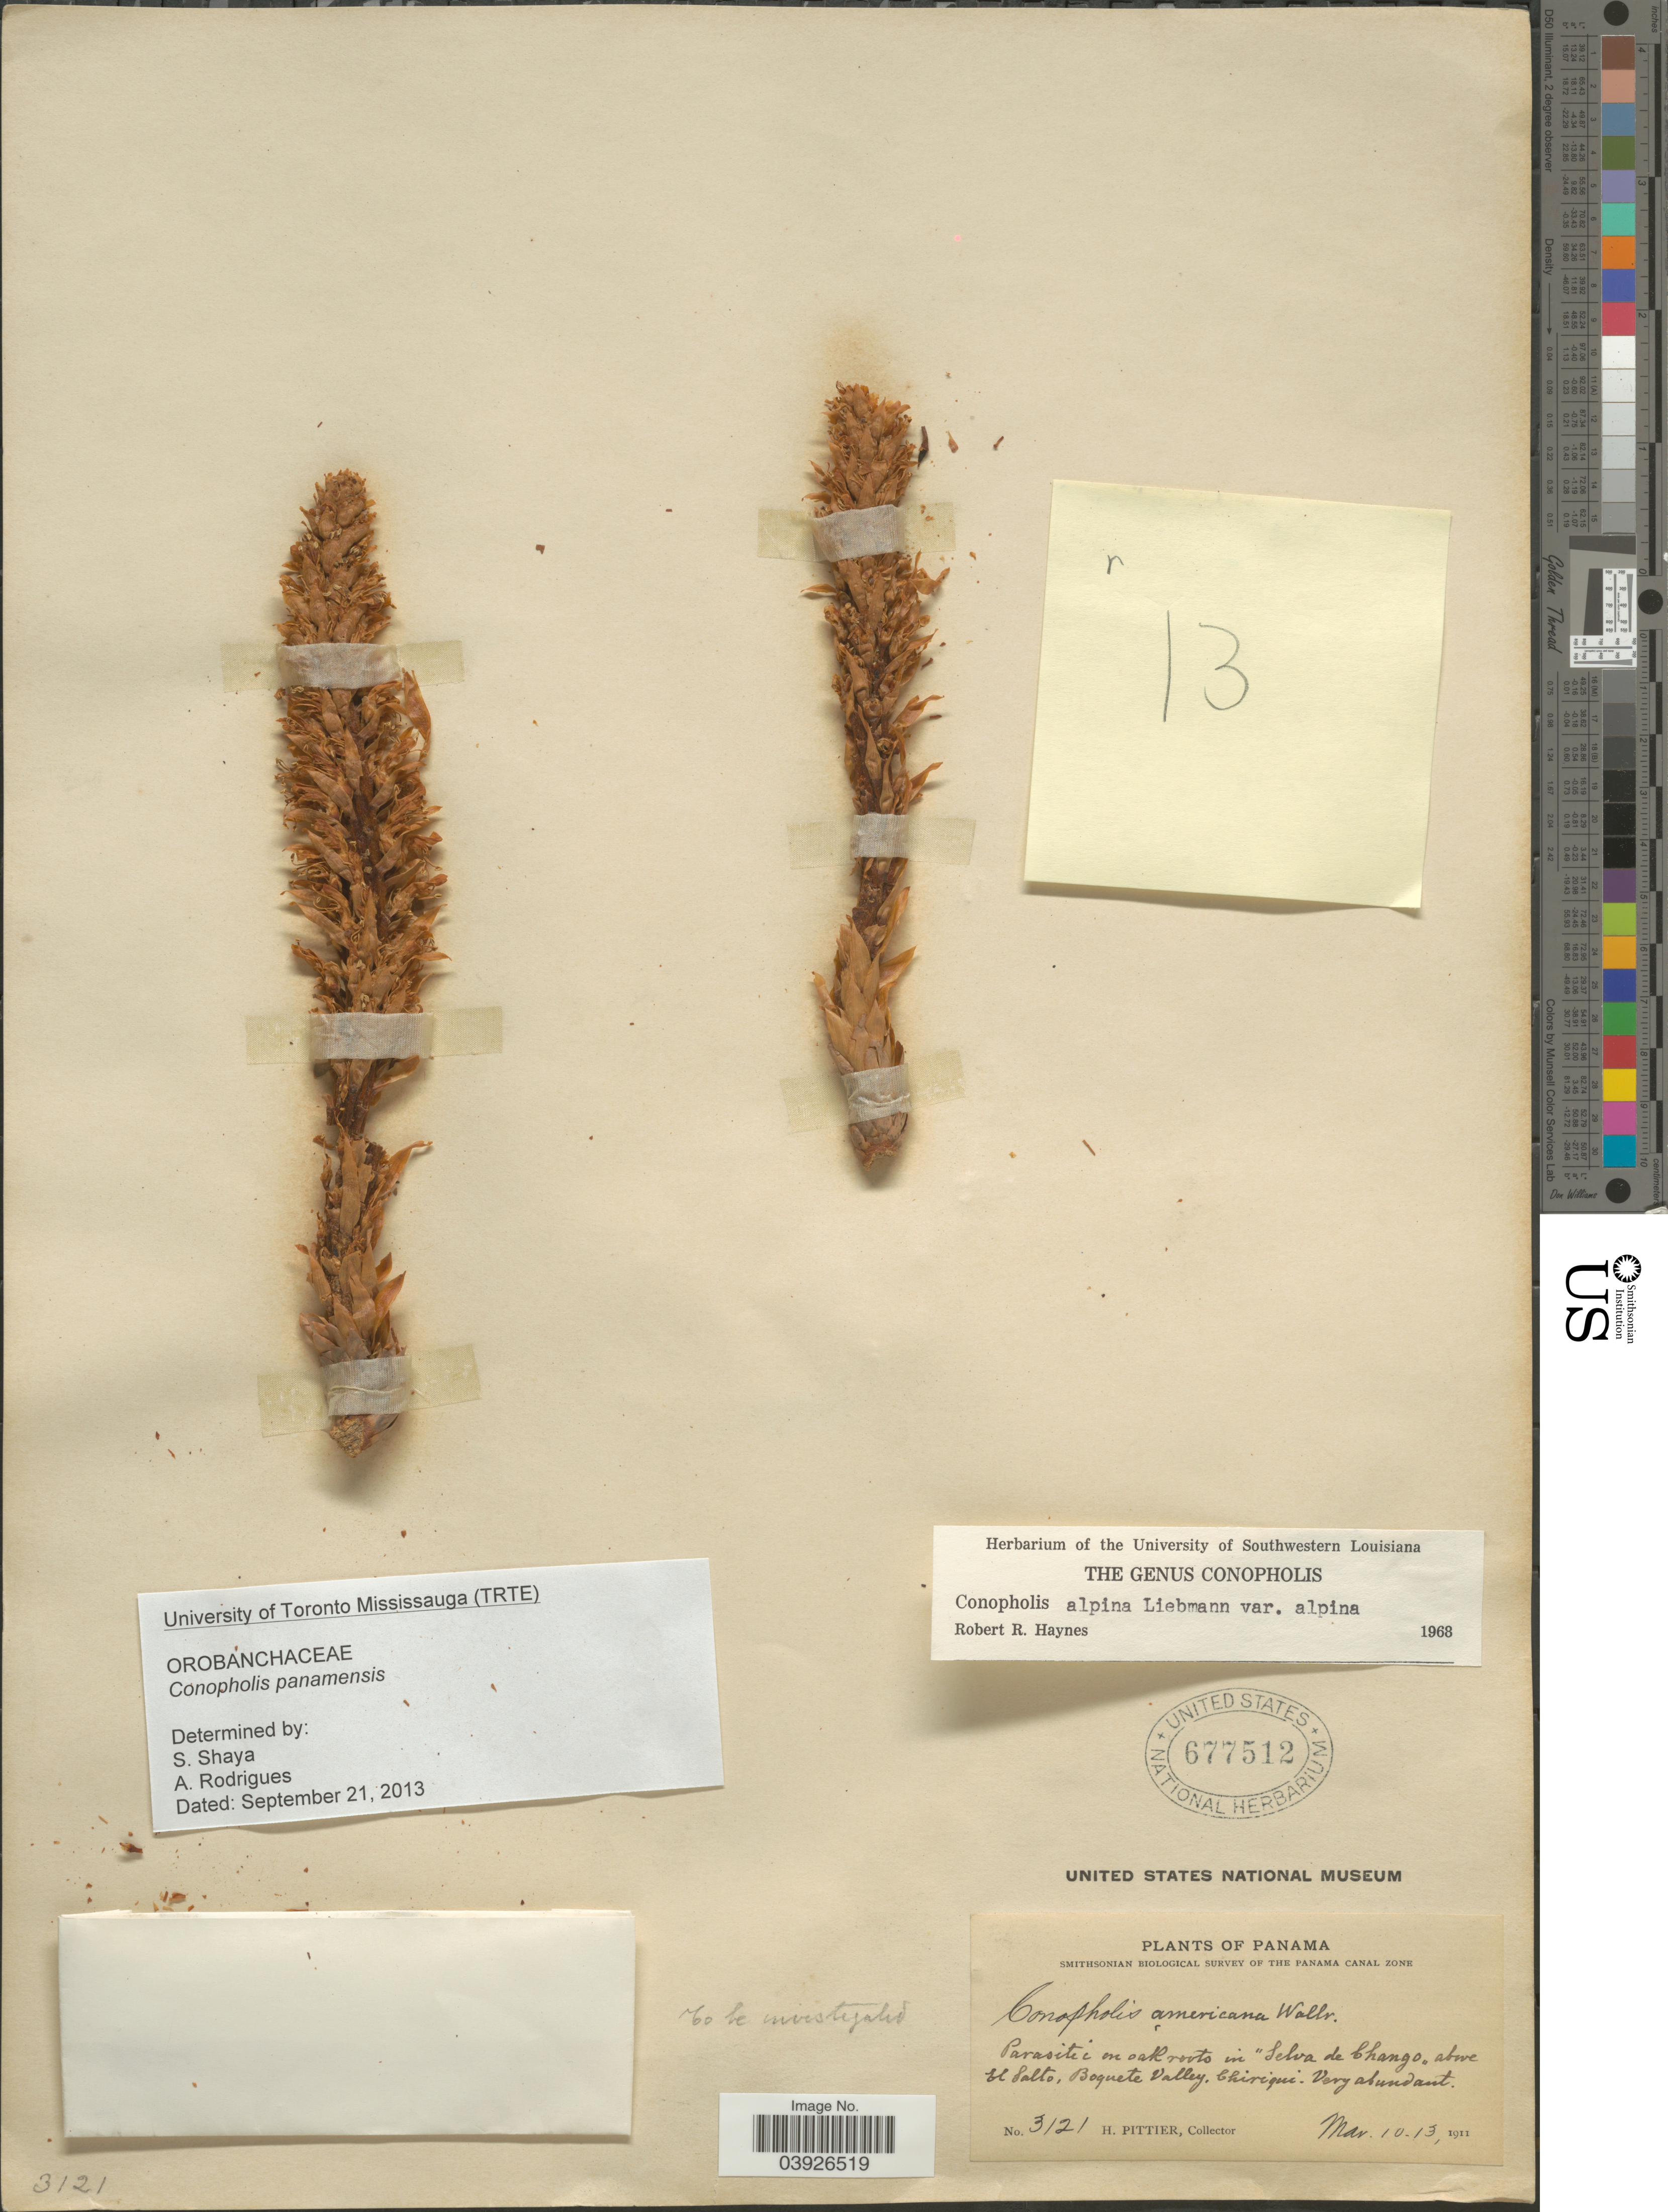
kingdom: Plantae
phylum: Tracheophyta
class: Magnoliopsida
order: Lamiales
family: Orobanchaceae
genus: Conopholis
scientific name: Conopholis panamensis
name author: Woodson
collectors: H. F. Pittier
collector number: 3121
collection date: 1911-03-10/1911-03-13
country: Panama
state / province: Chiriqui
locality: The Panama Canal Zone. "Selva de Chango" above El Salto, Boquete Valley.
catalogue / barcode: US 677512